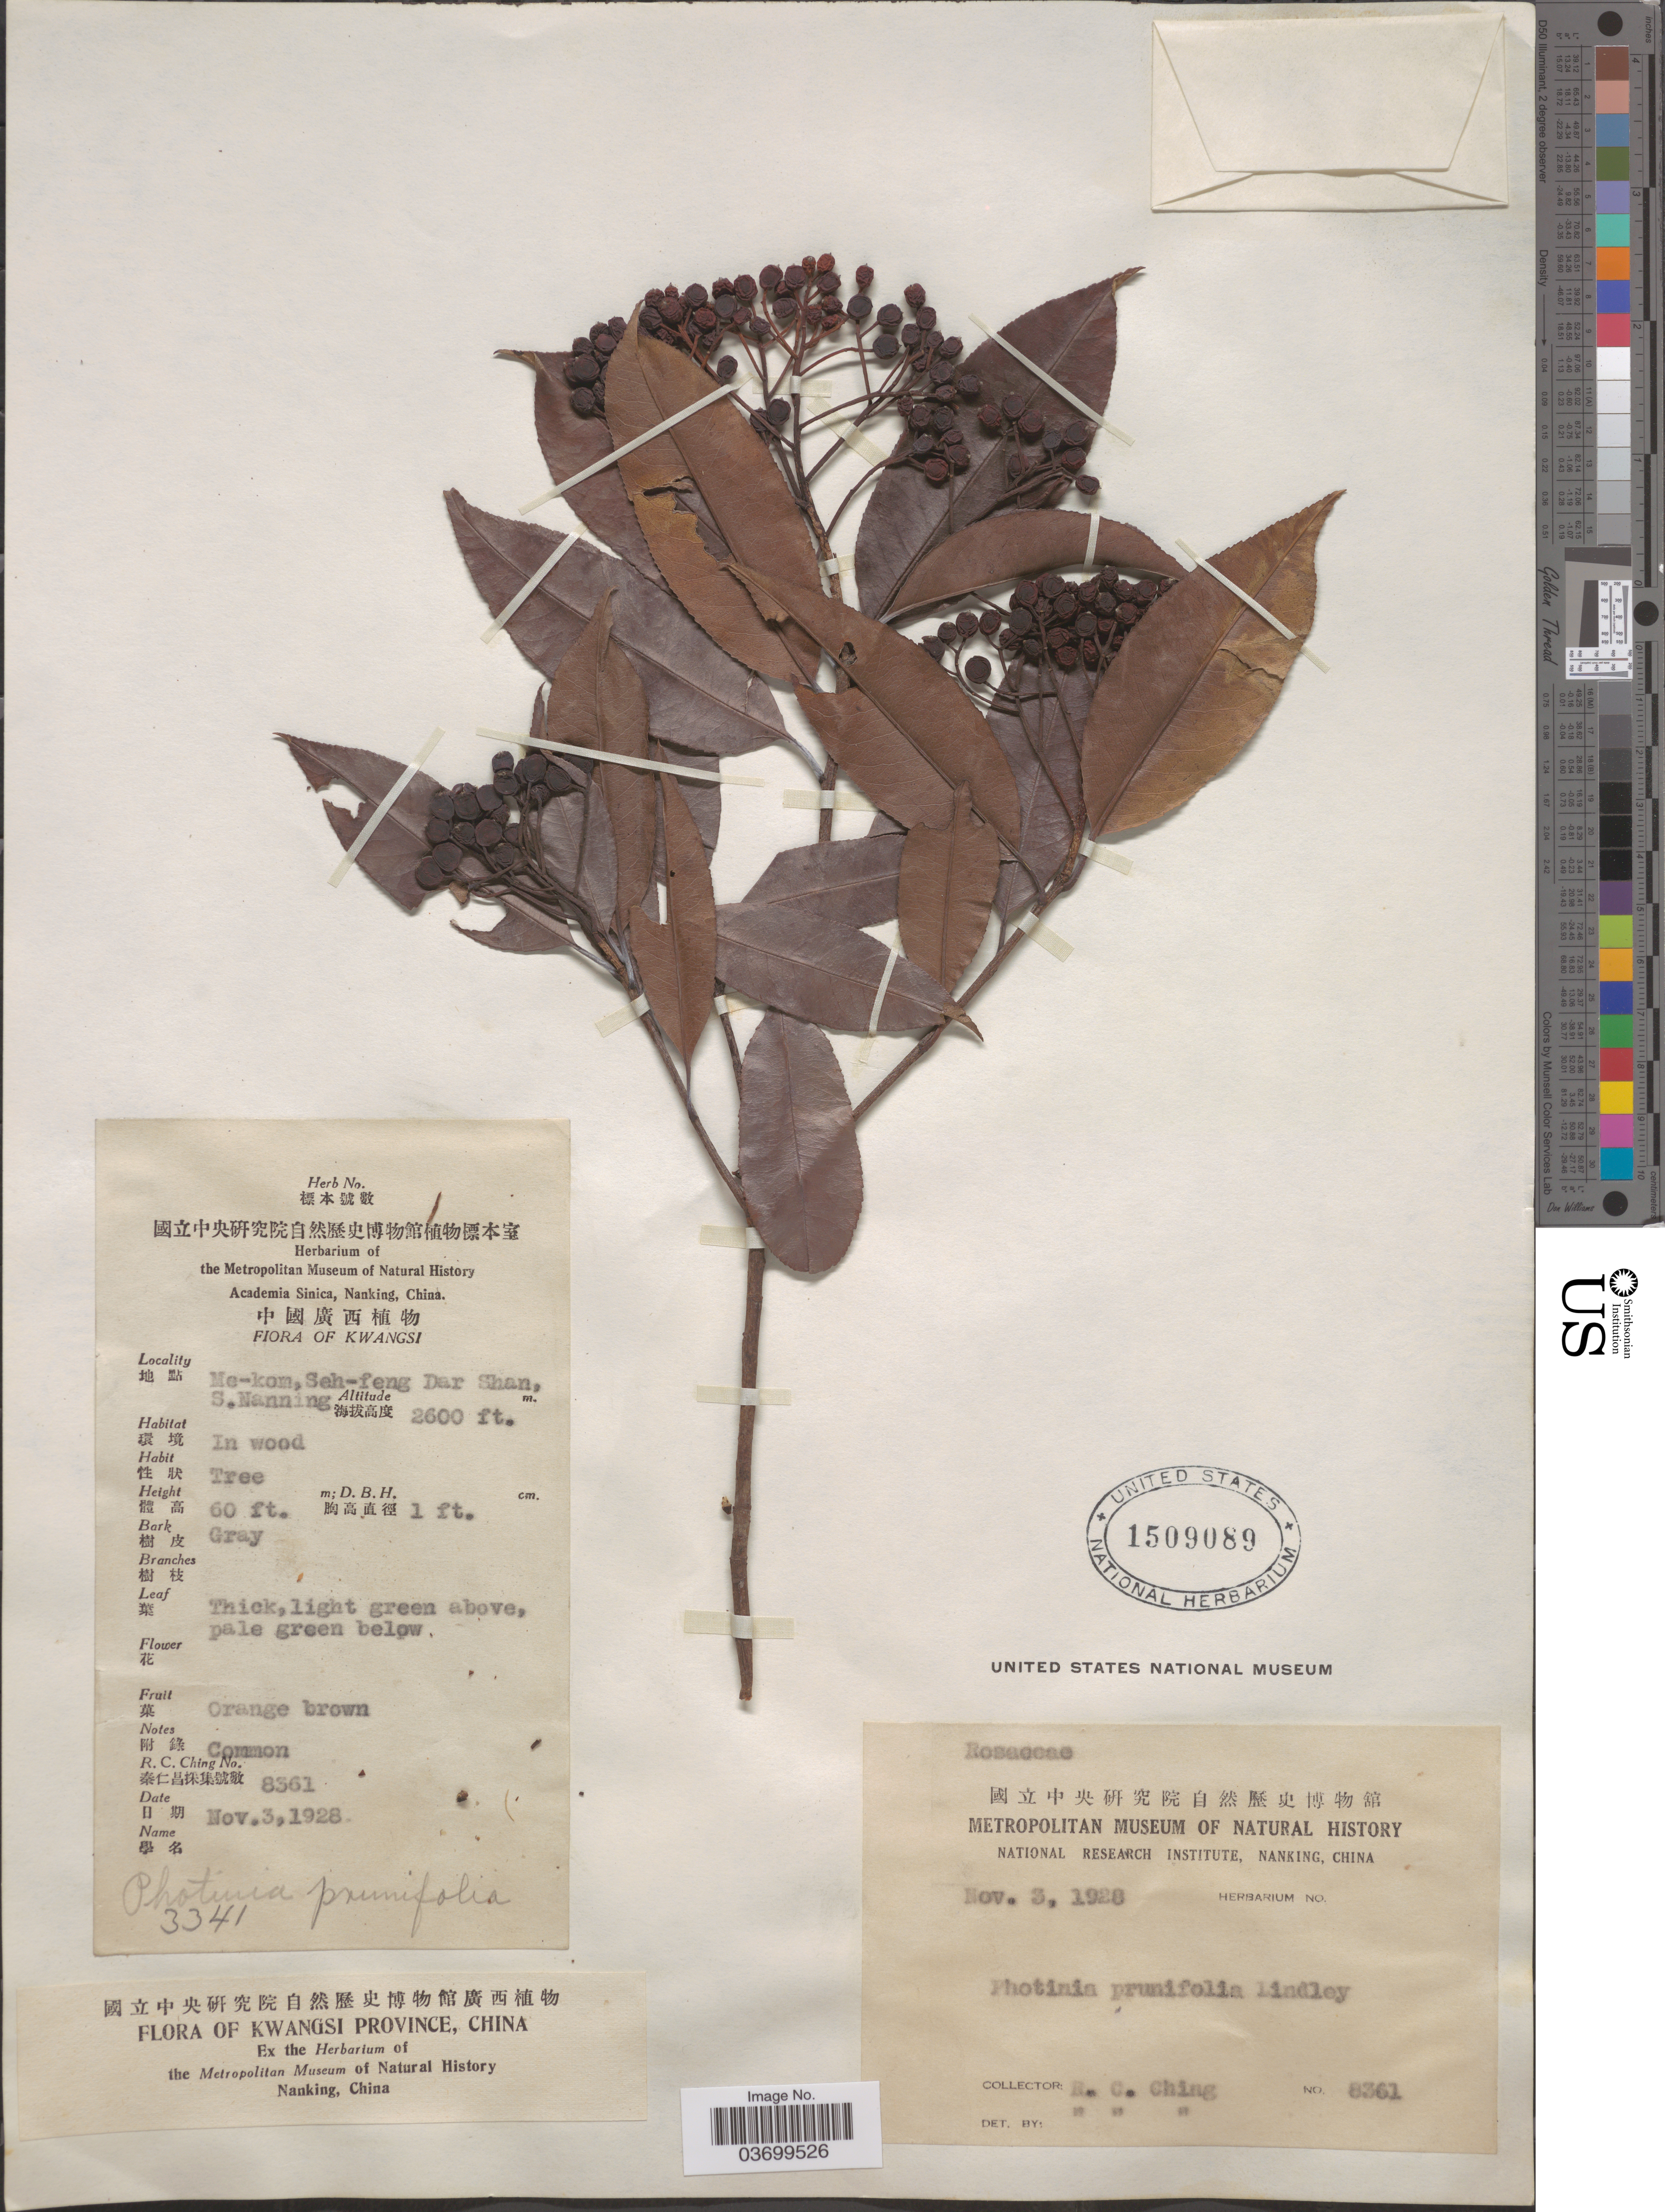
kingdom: Plantae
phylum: Tracheophyta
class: Magnoliopsida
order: Rosales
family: Rosaceae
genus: Photinia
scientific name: Photinia prunifolia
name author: (Hook. & Arn.) Lindl.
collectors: R. C. Ching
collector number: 8361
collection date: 1928-11-03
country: China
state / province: Guangxi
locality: Me-kom,Seh-feng Dar Shan, S.Nanning. Kwangsi Province.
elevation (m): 792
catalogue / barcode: US 1509089